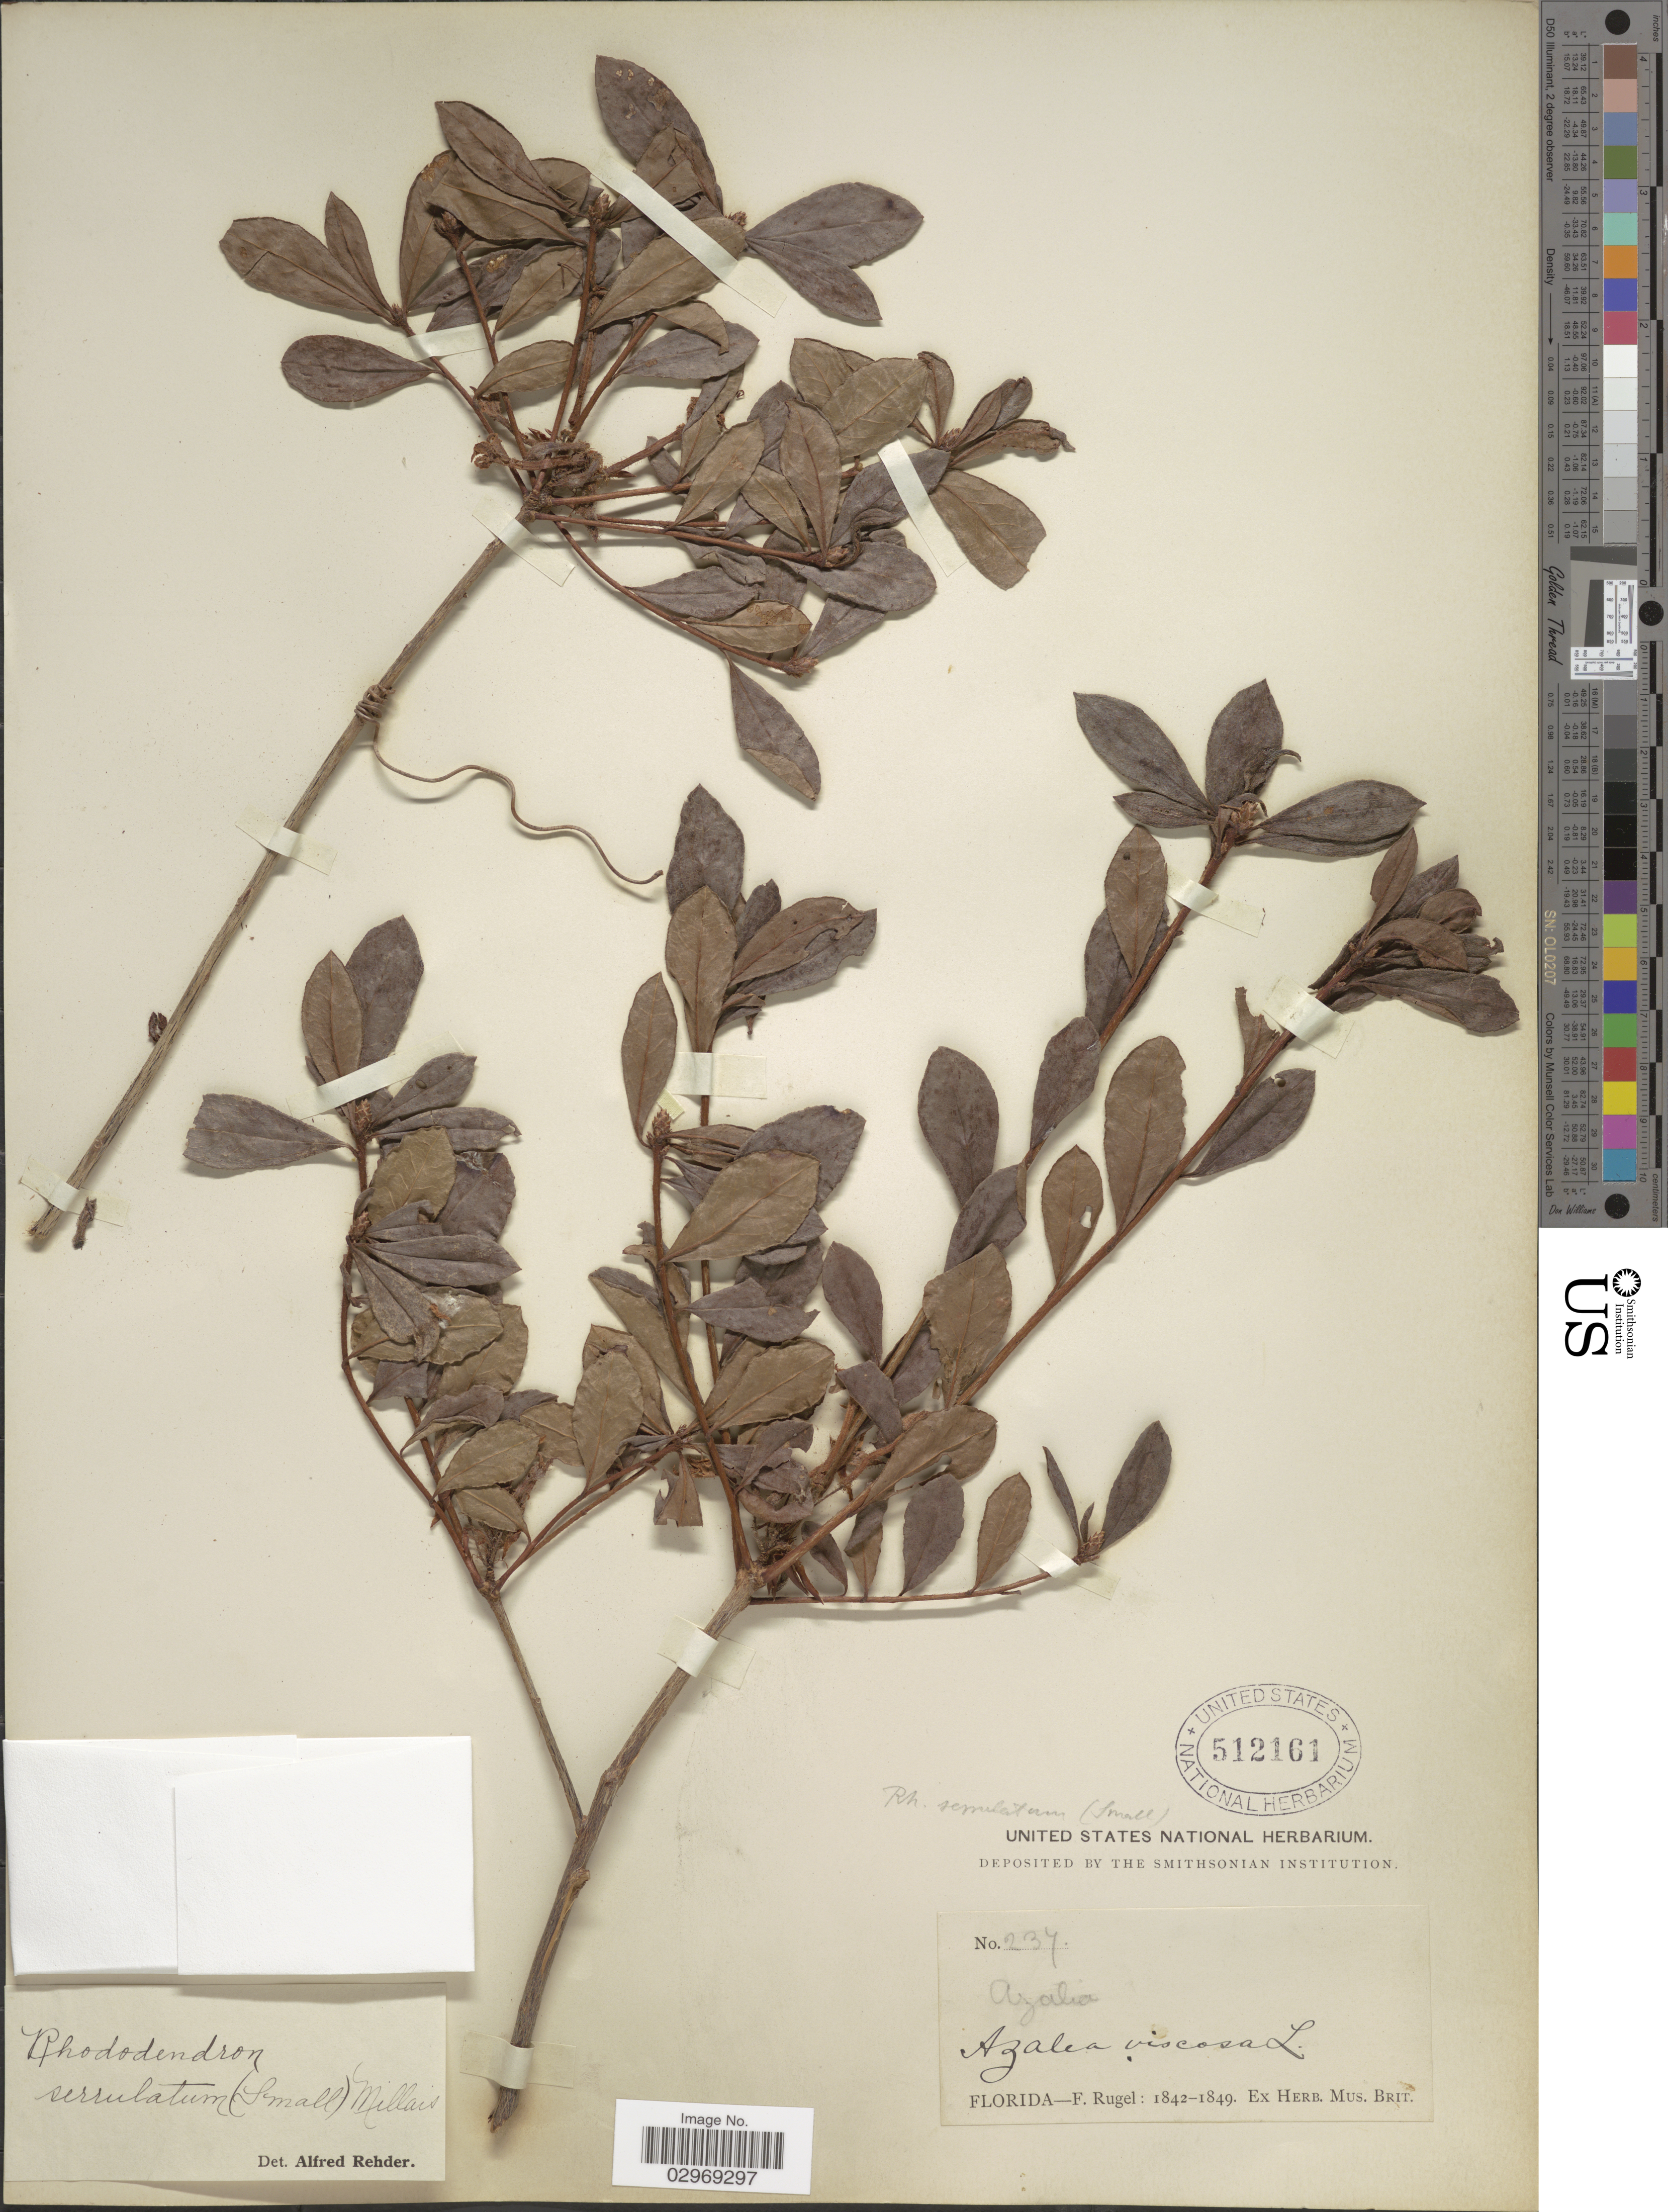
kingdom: Plantae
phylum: Tracheophyta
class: Magnoliopsida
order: Ericales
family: Ericaceae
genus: Rhododendron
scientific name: Rhododendron serrulatum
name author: (Small) Millais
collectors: F. Rugel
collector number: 237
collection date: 1842/1849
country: United States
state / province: Florida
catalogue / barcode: US 512161